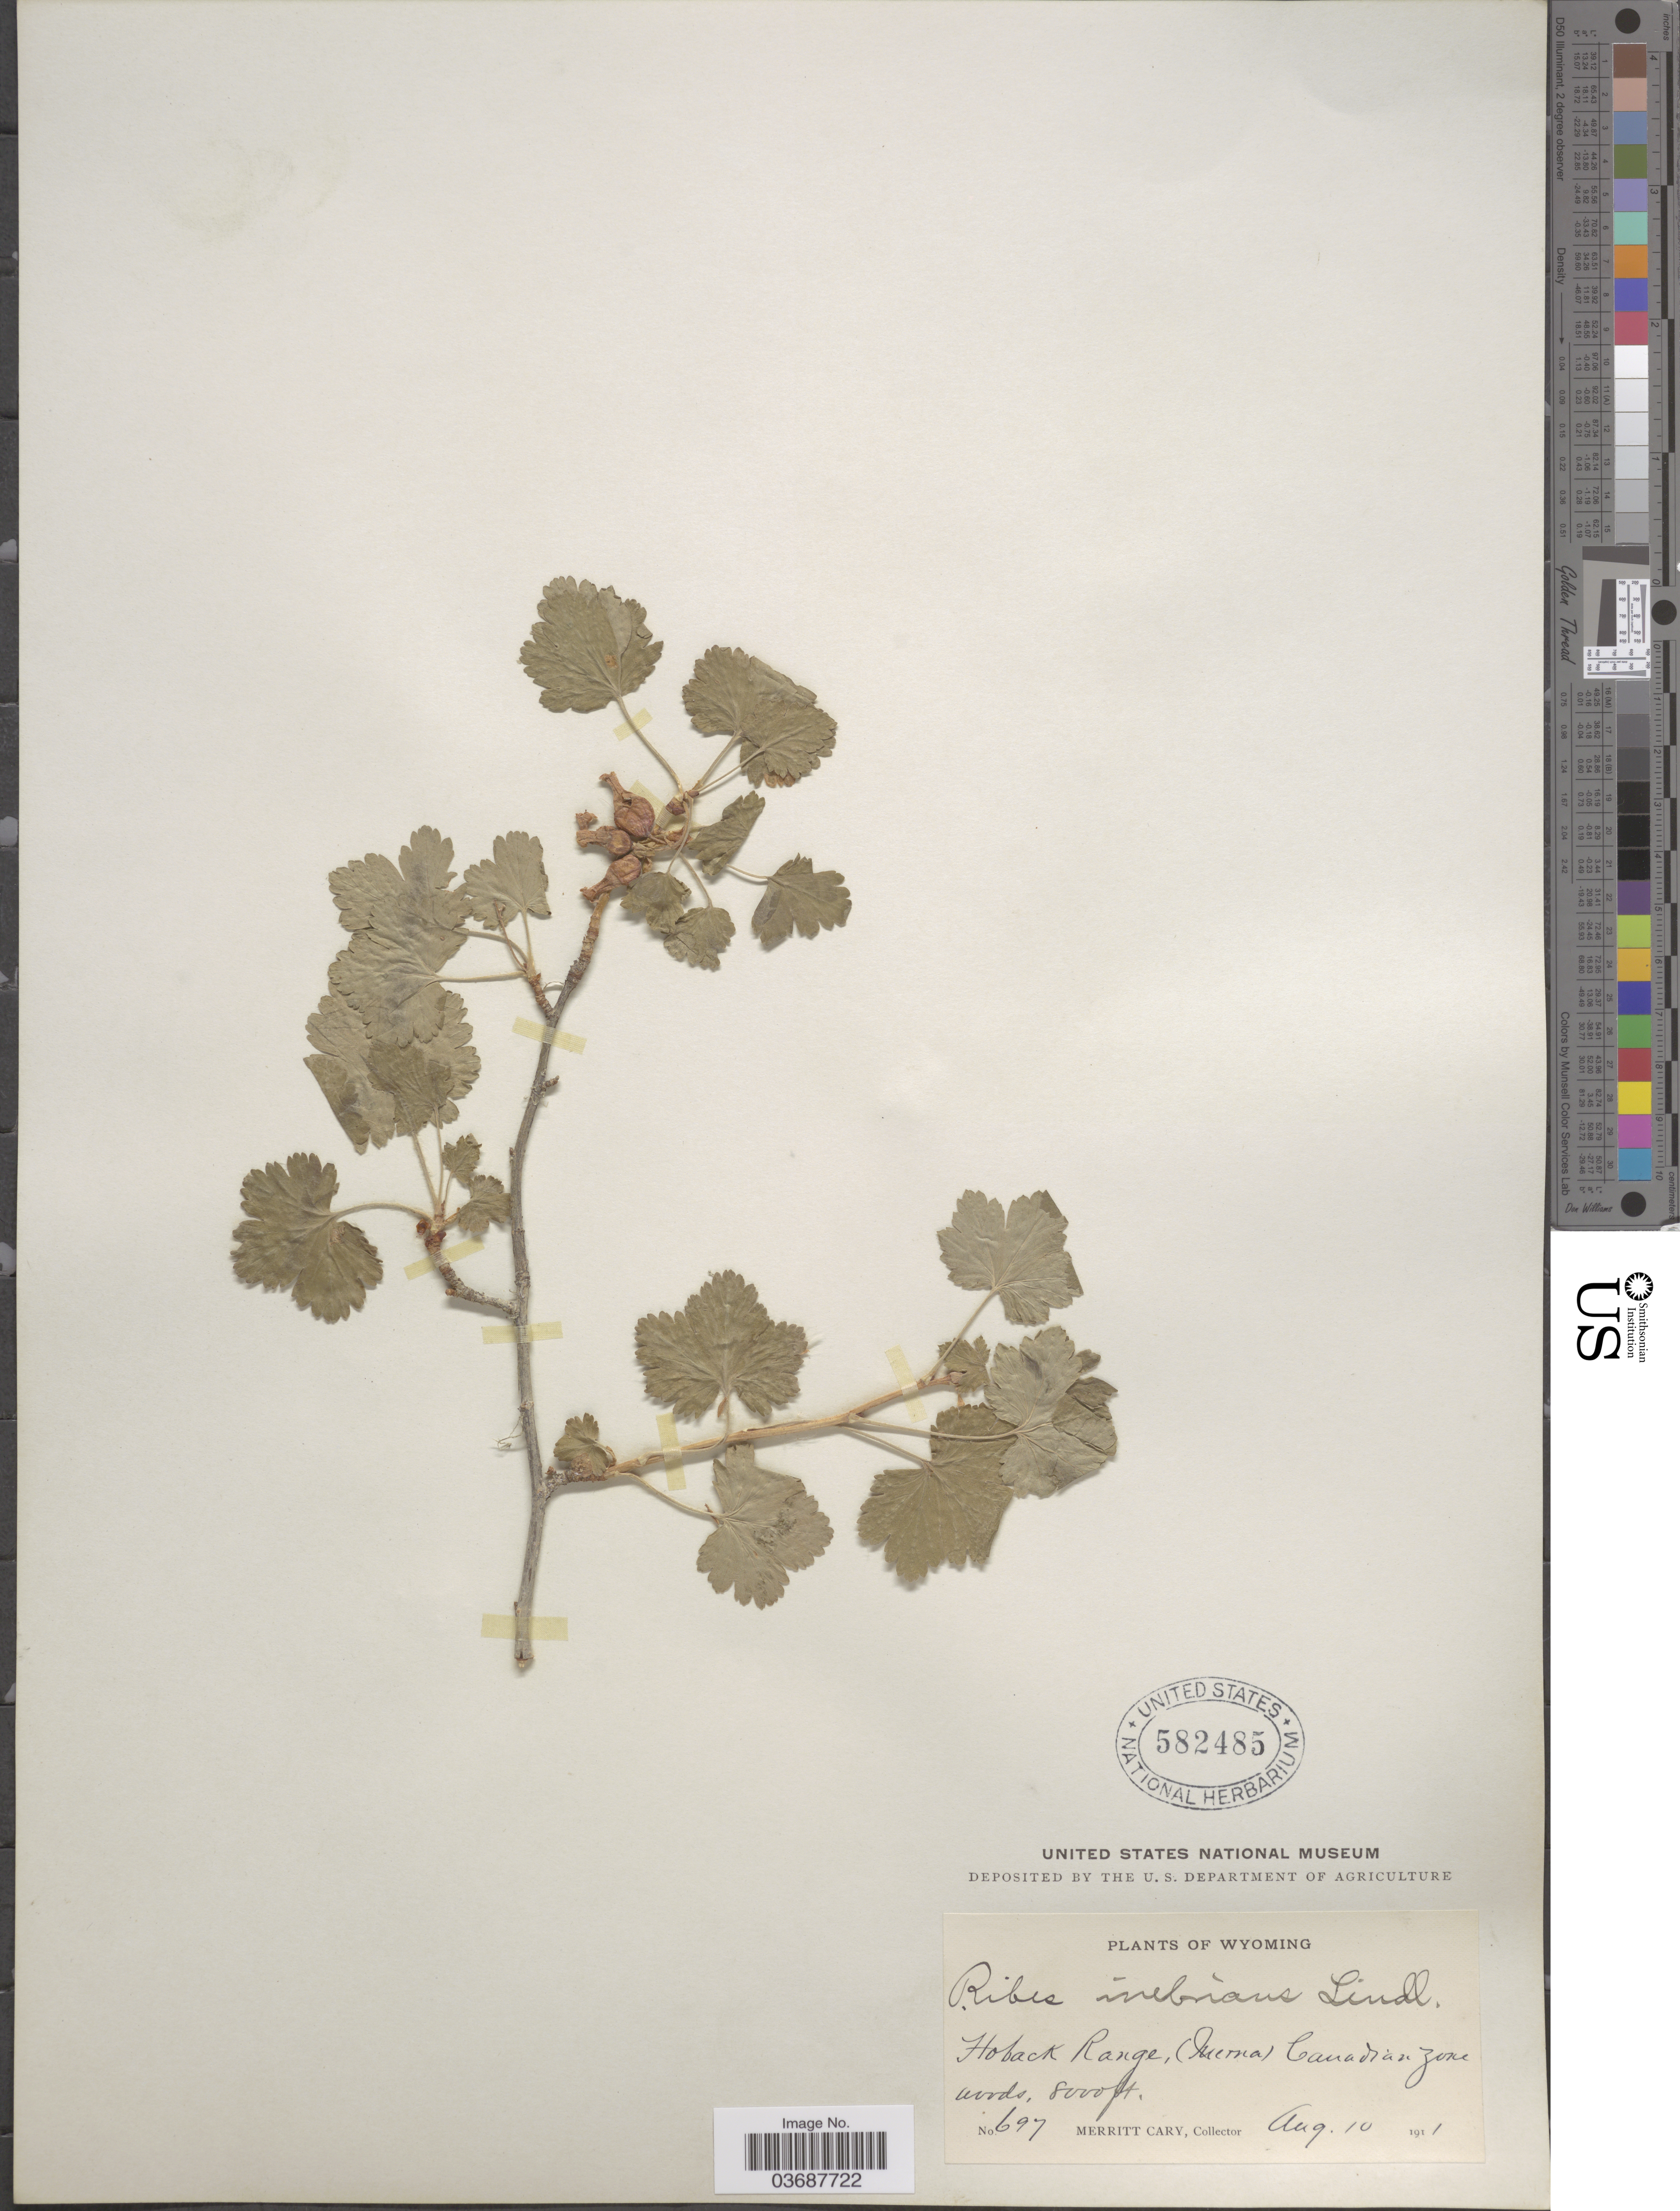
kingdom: Plantae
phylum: Tracheophyta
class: Magnoliopsida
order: Saxifragales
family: Grossulariaceae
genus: Ribes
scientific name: Ribes inebrians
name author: Lindl.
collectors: M. Cary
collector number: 697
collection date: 1911-08-10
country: United States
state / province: Wyoming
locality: Hoback Range, (Merna) Canadian Zone woods.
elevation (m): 2438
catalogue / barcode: US 582485